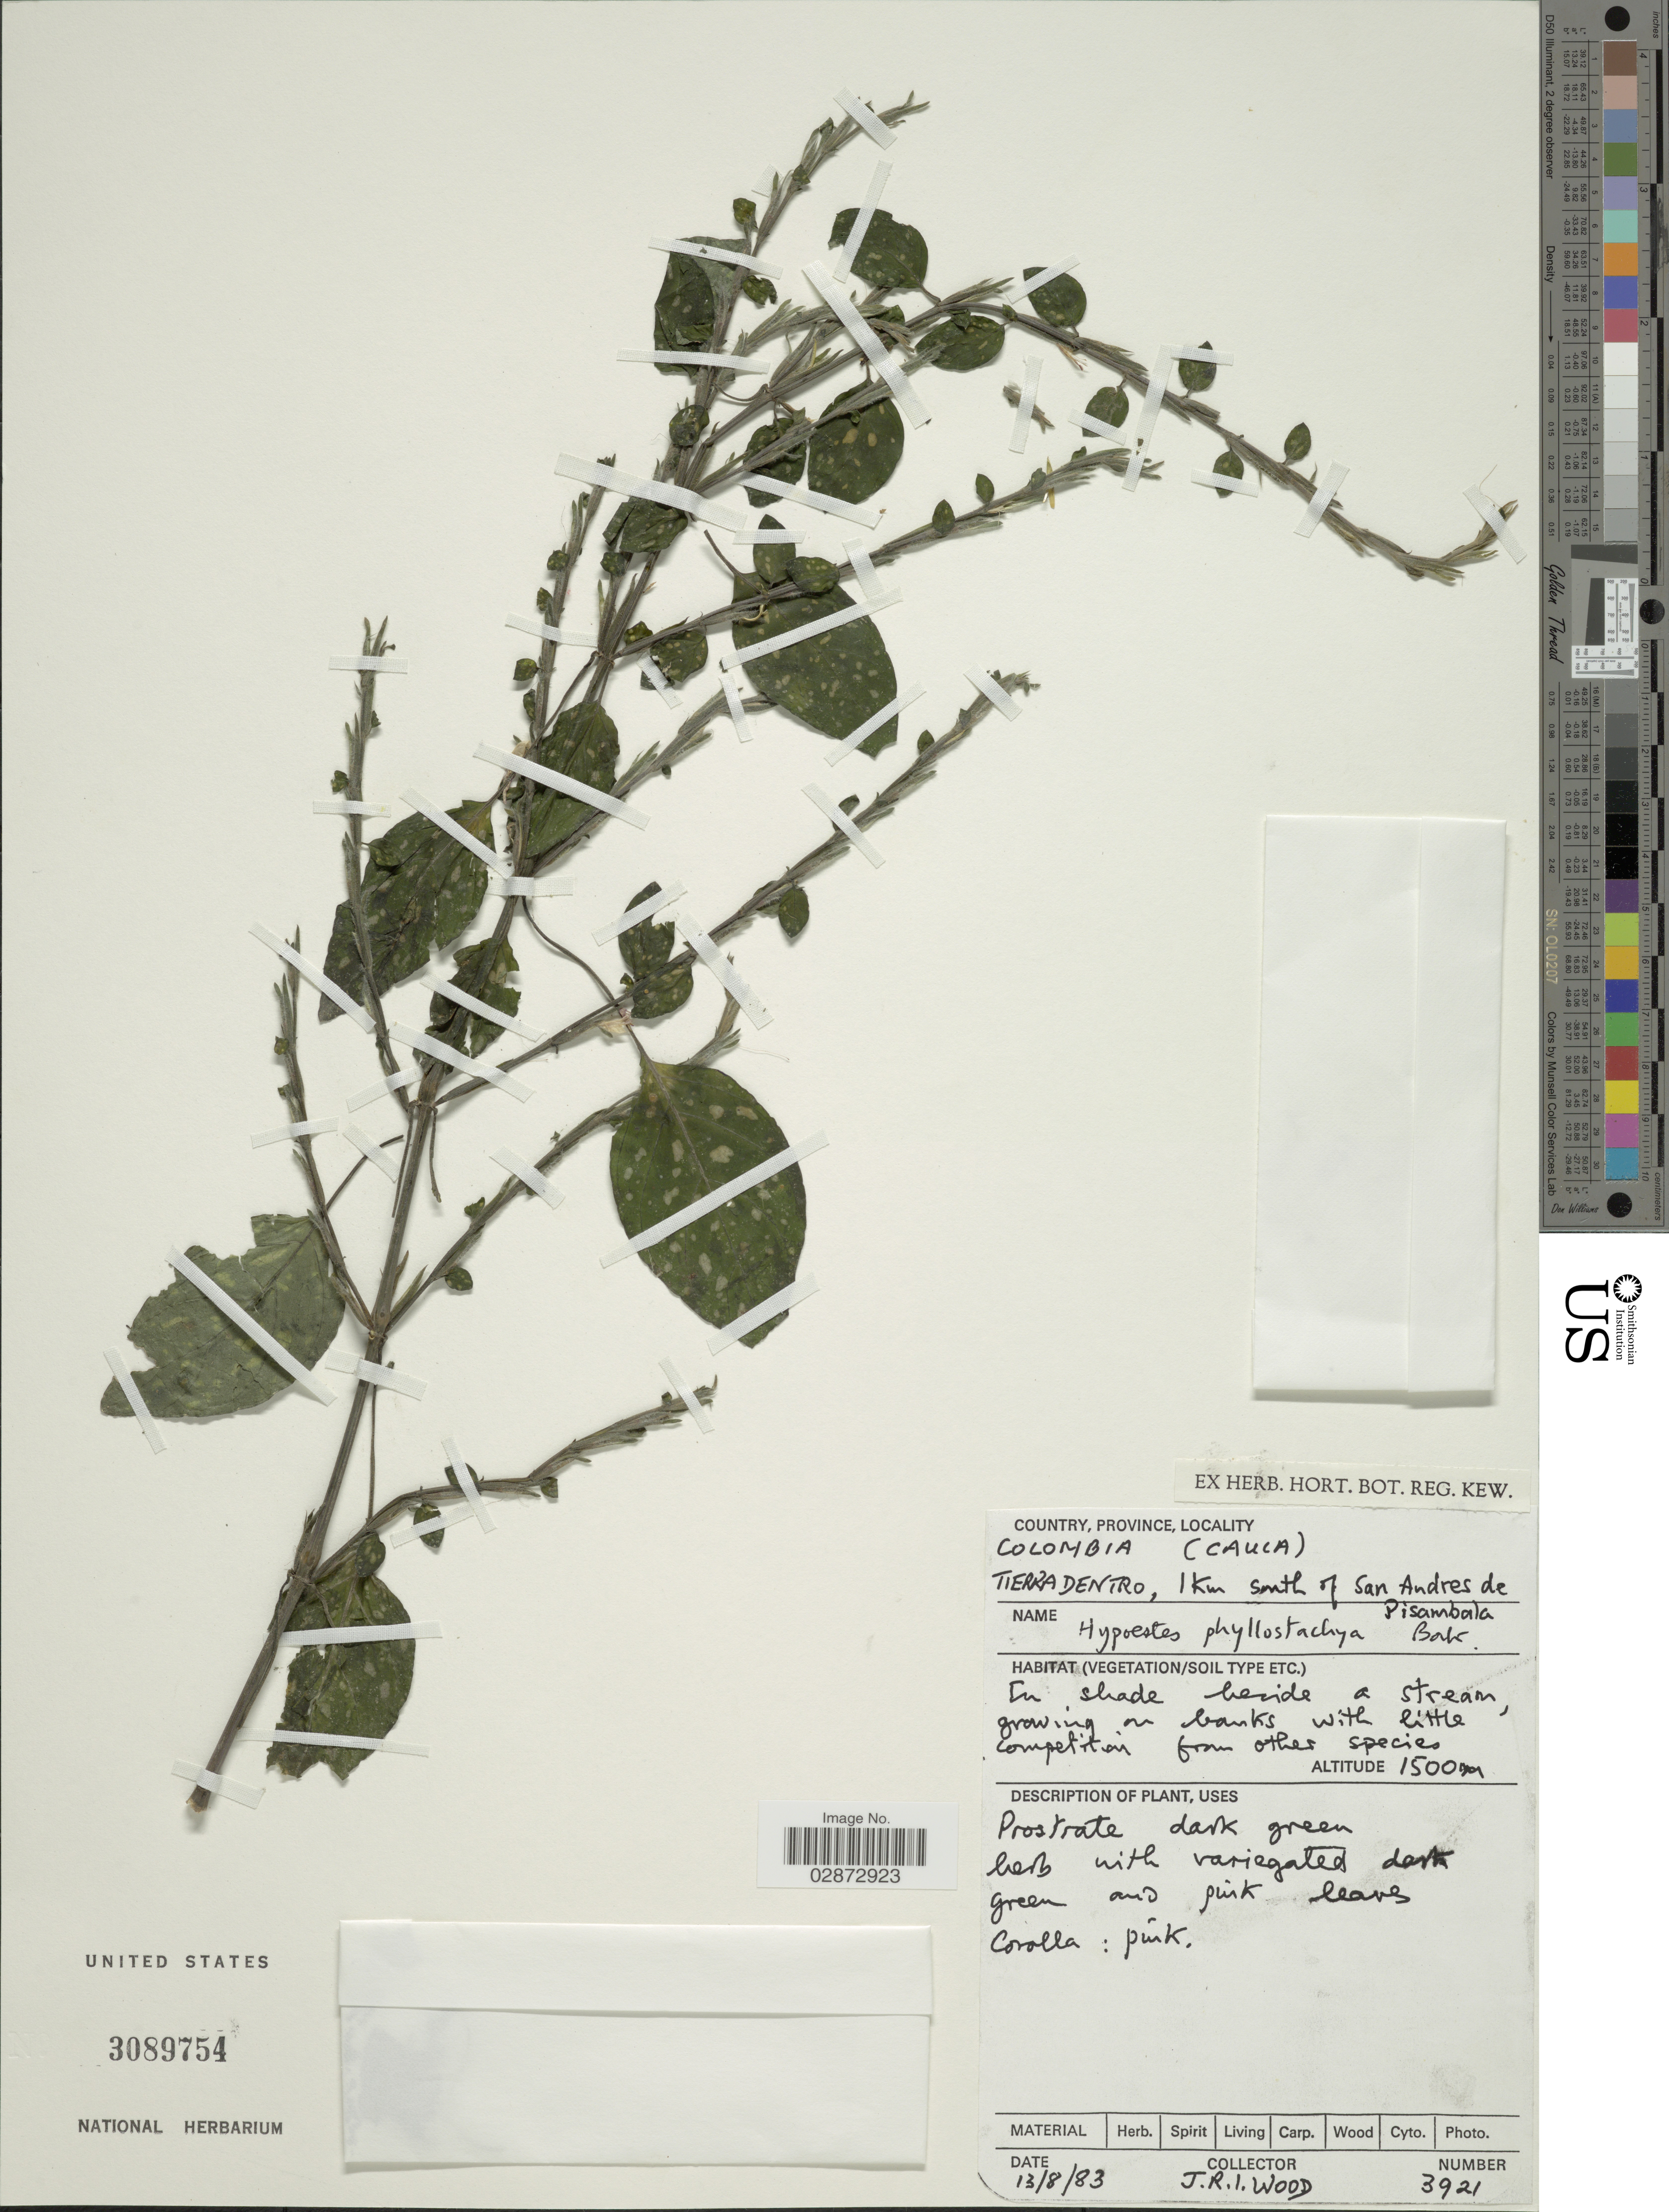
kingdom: Plantae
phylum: Tracheophyta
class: Magnoliopsida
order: Lamiales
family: Acanthaceae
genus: Hypoestes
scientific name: Hypoestes phyllostachya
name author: Baker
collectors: J. R. I. Wood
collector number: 3921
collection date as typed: Transcribed d/m/y: 13/8/83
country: Colombia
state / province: Cauca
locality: Tierra Dentro, 1 Km south of San Andres de Pisambala.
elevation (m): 1500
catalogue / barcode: US 3089754